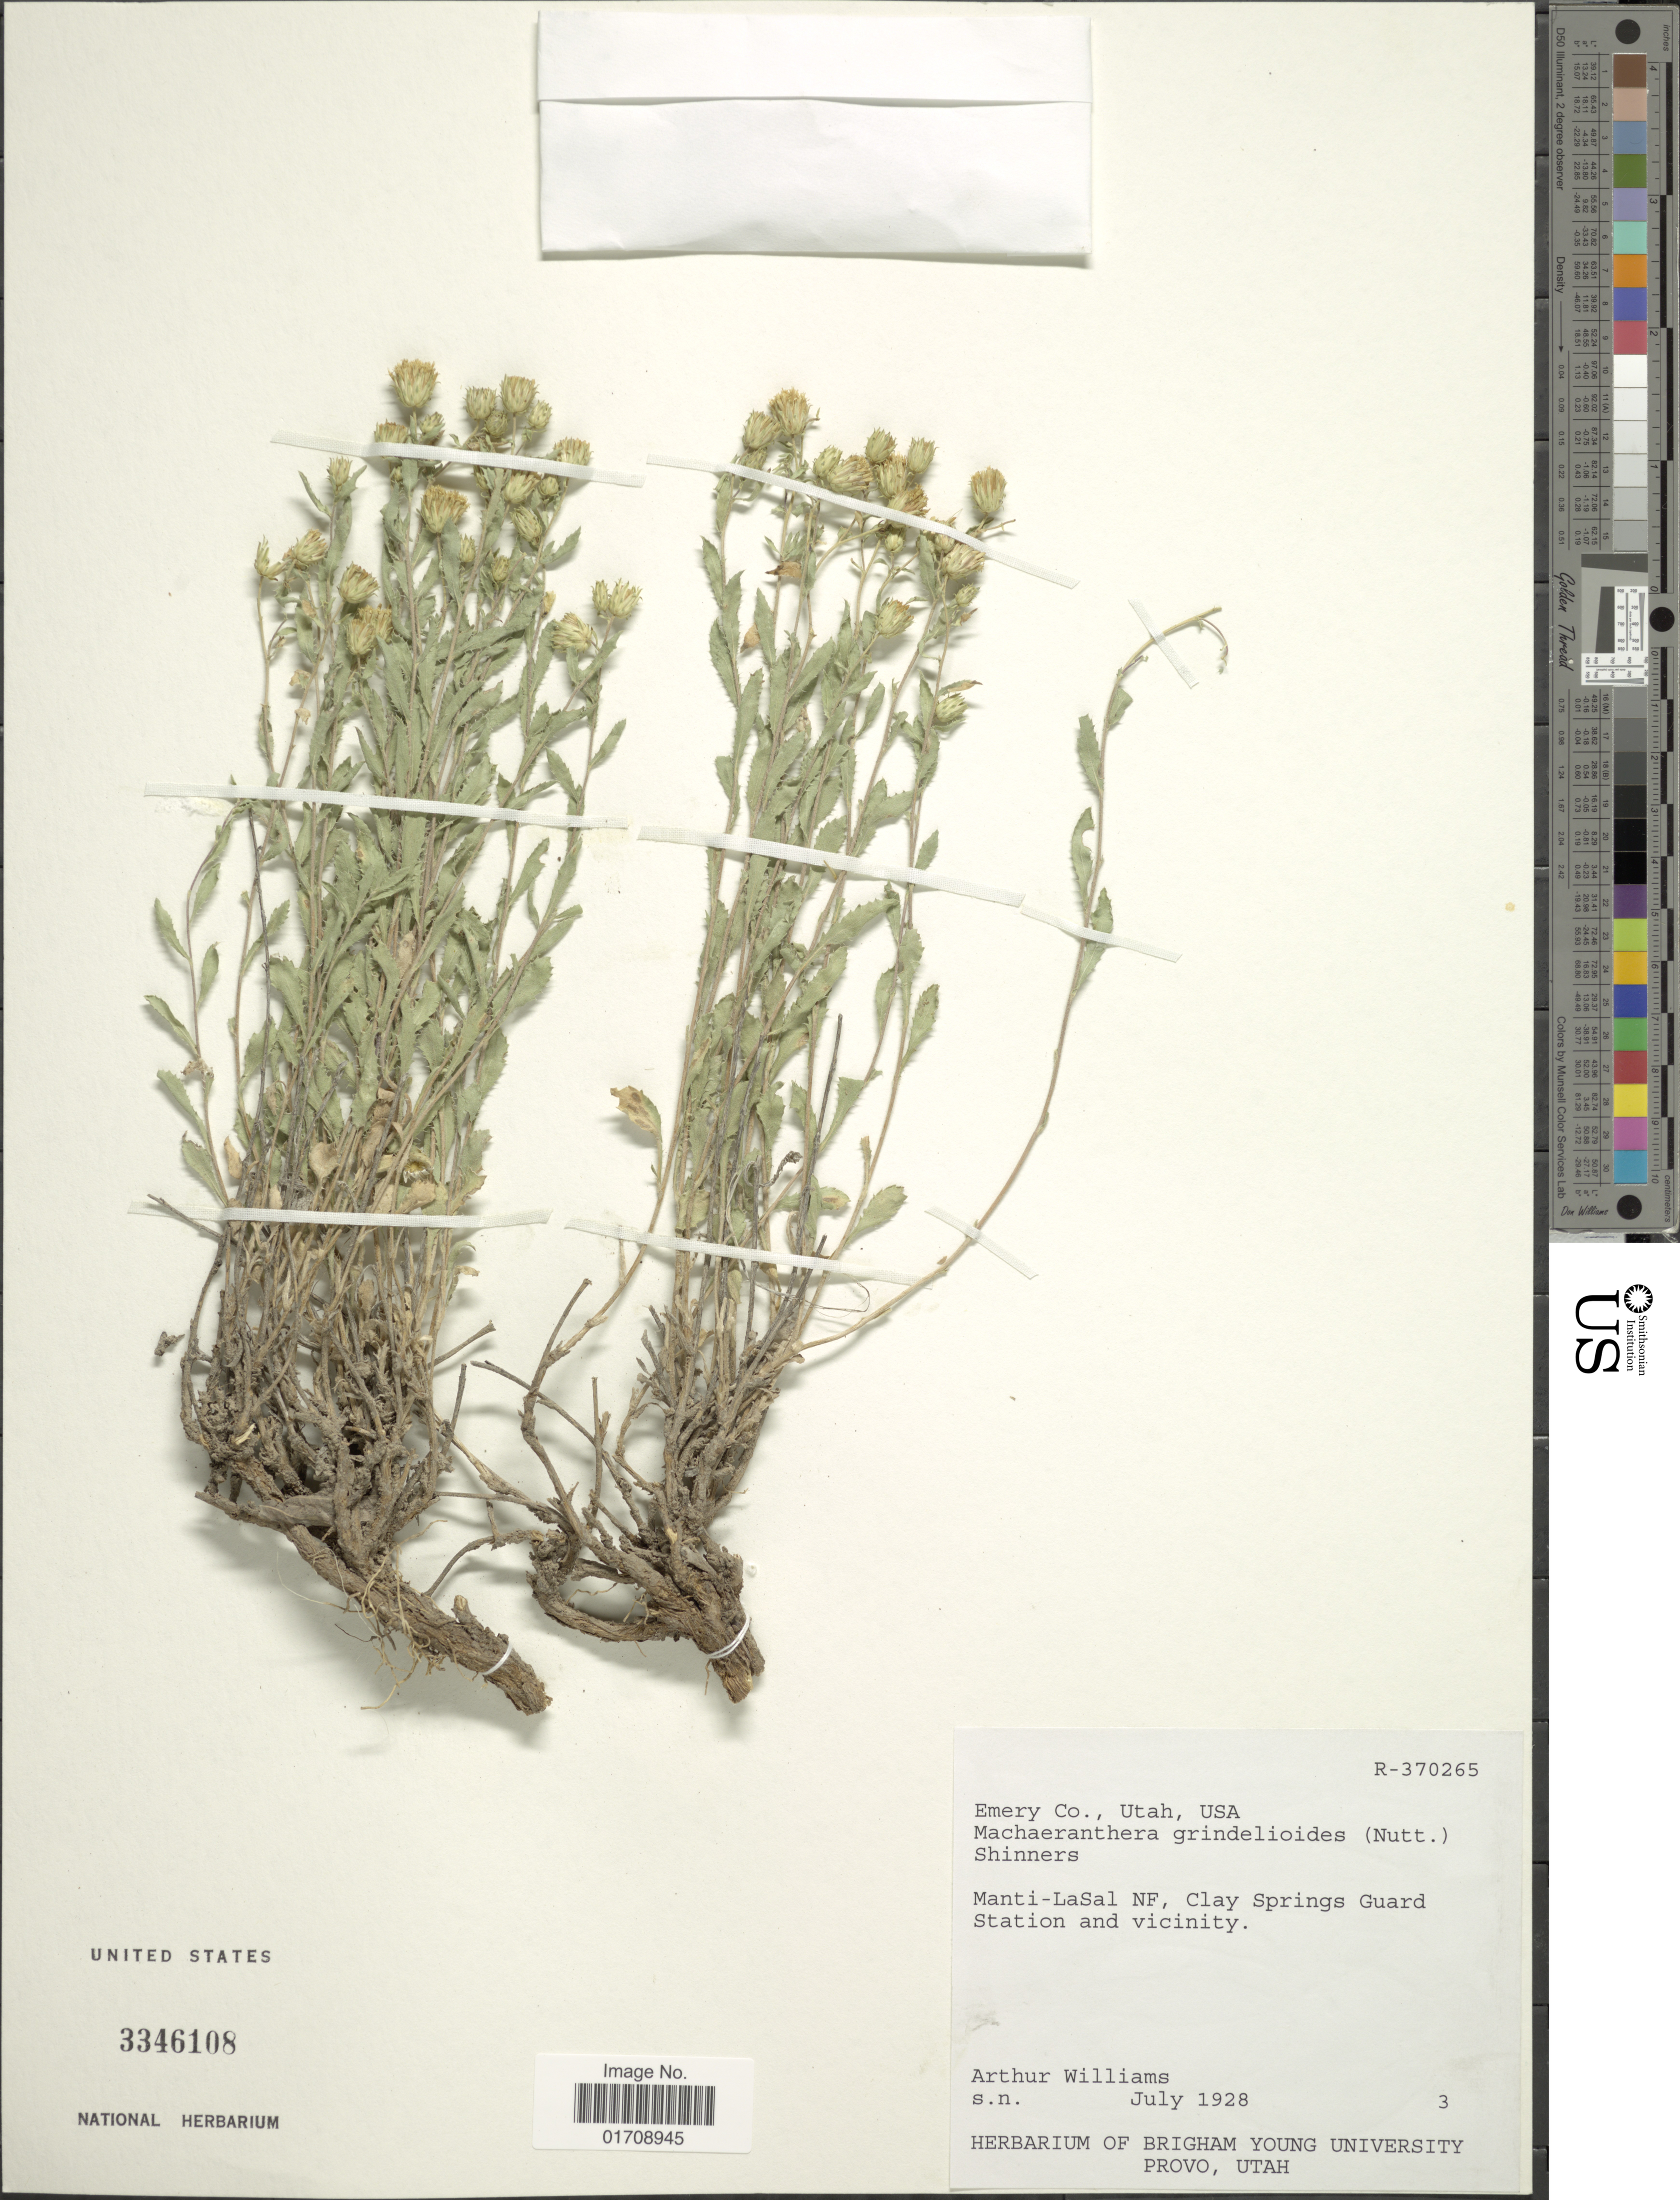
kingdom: Plantae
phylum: Tracheophyta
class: Magnoliopsida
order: Asterales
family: Asteraceae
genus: Machaeranthera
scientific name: Machaeranthera grindelioides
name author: (Nutt.) Shinners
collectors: A. Williams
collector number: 3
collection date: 1928-07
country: United States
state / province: Utah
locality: Emery Co., Manti-LaSal NF, Clay Springs Guard Station and vicinity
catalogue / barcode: US 3346108